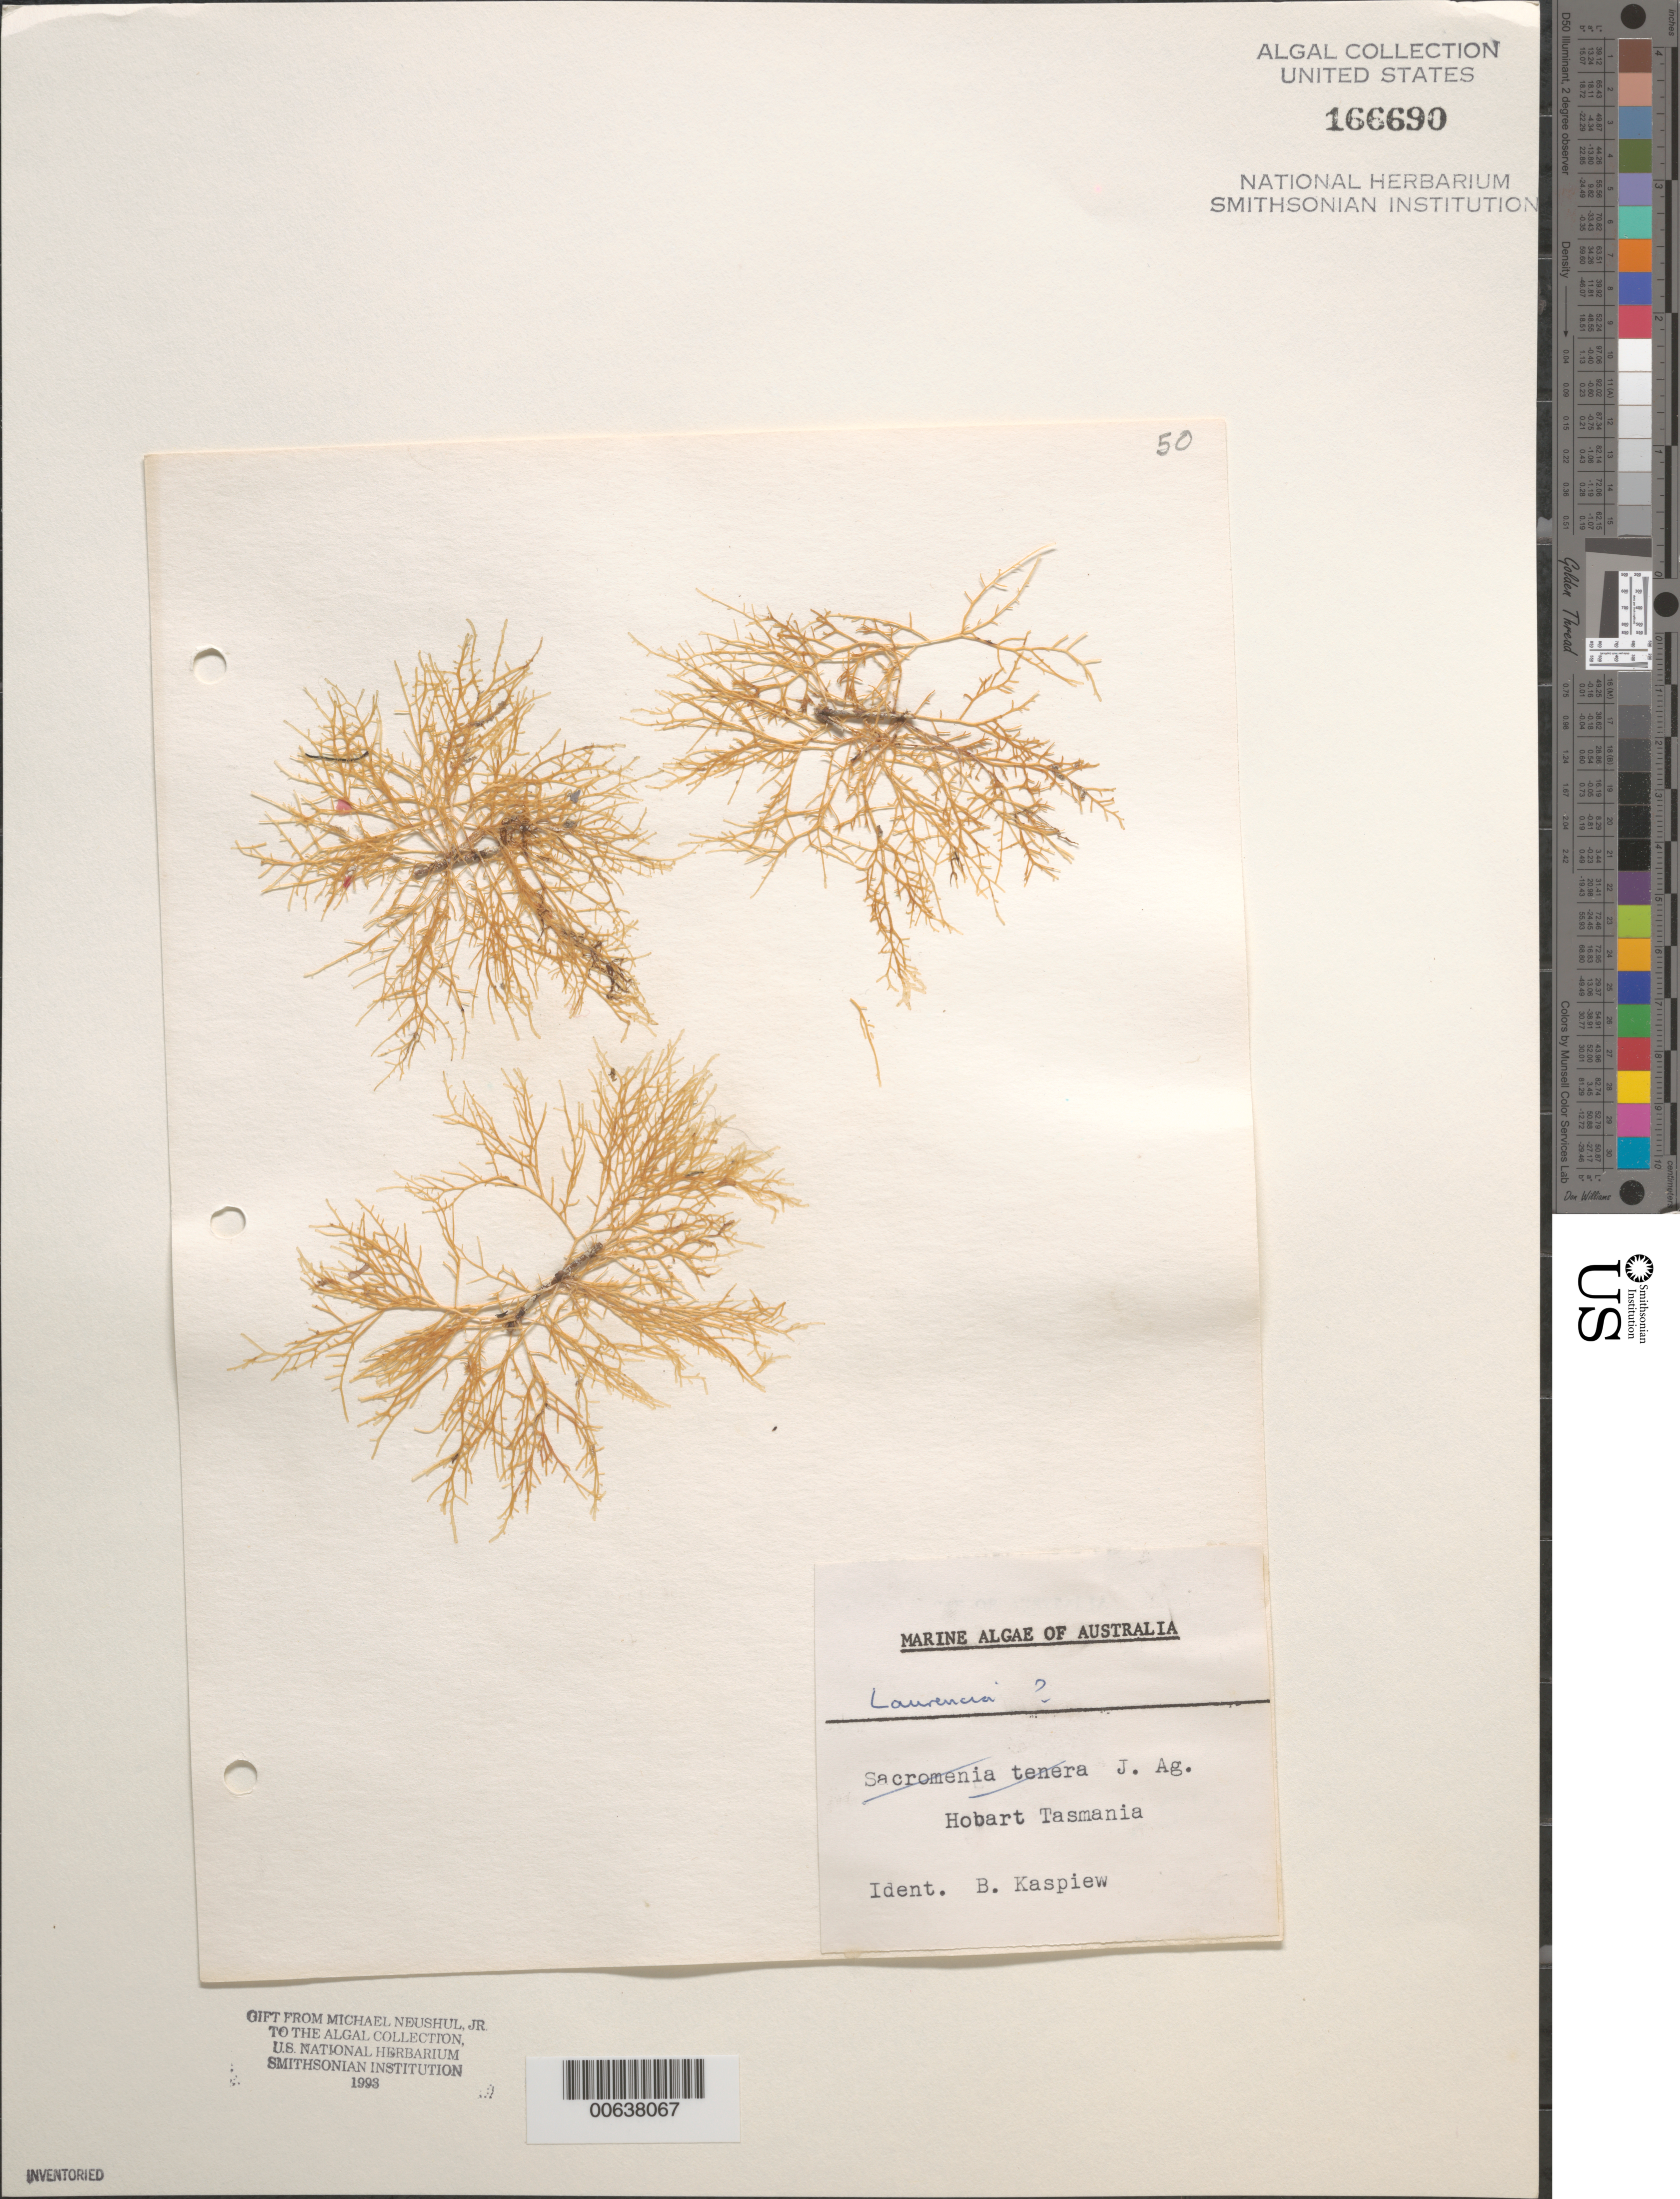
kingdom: Plantae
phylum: Rhodophyta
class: Florideophyceae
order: Ceramiales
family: Rhodomelaceae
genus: Laurencia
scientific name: Laurencia sp.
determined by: Kaspiew, B.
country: Australia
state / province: Tasmania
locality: Hobart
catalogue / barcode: US 166690